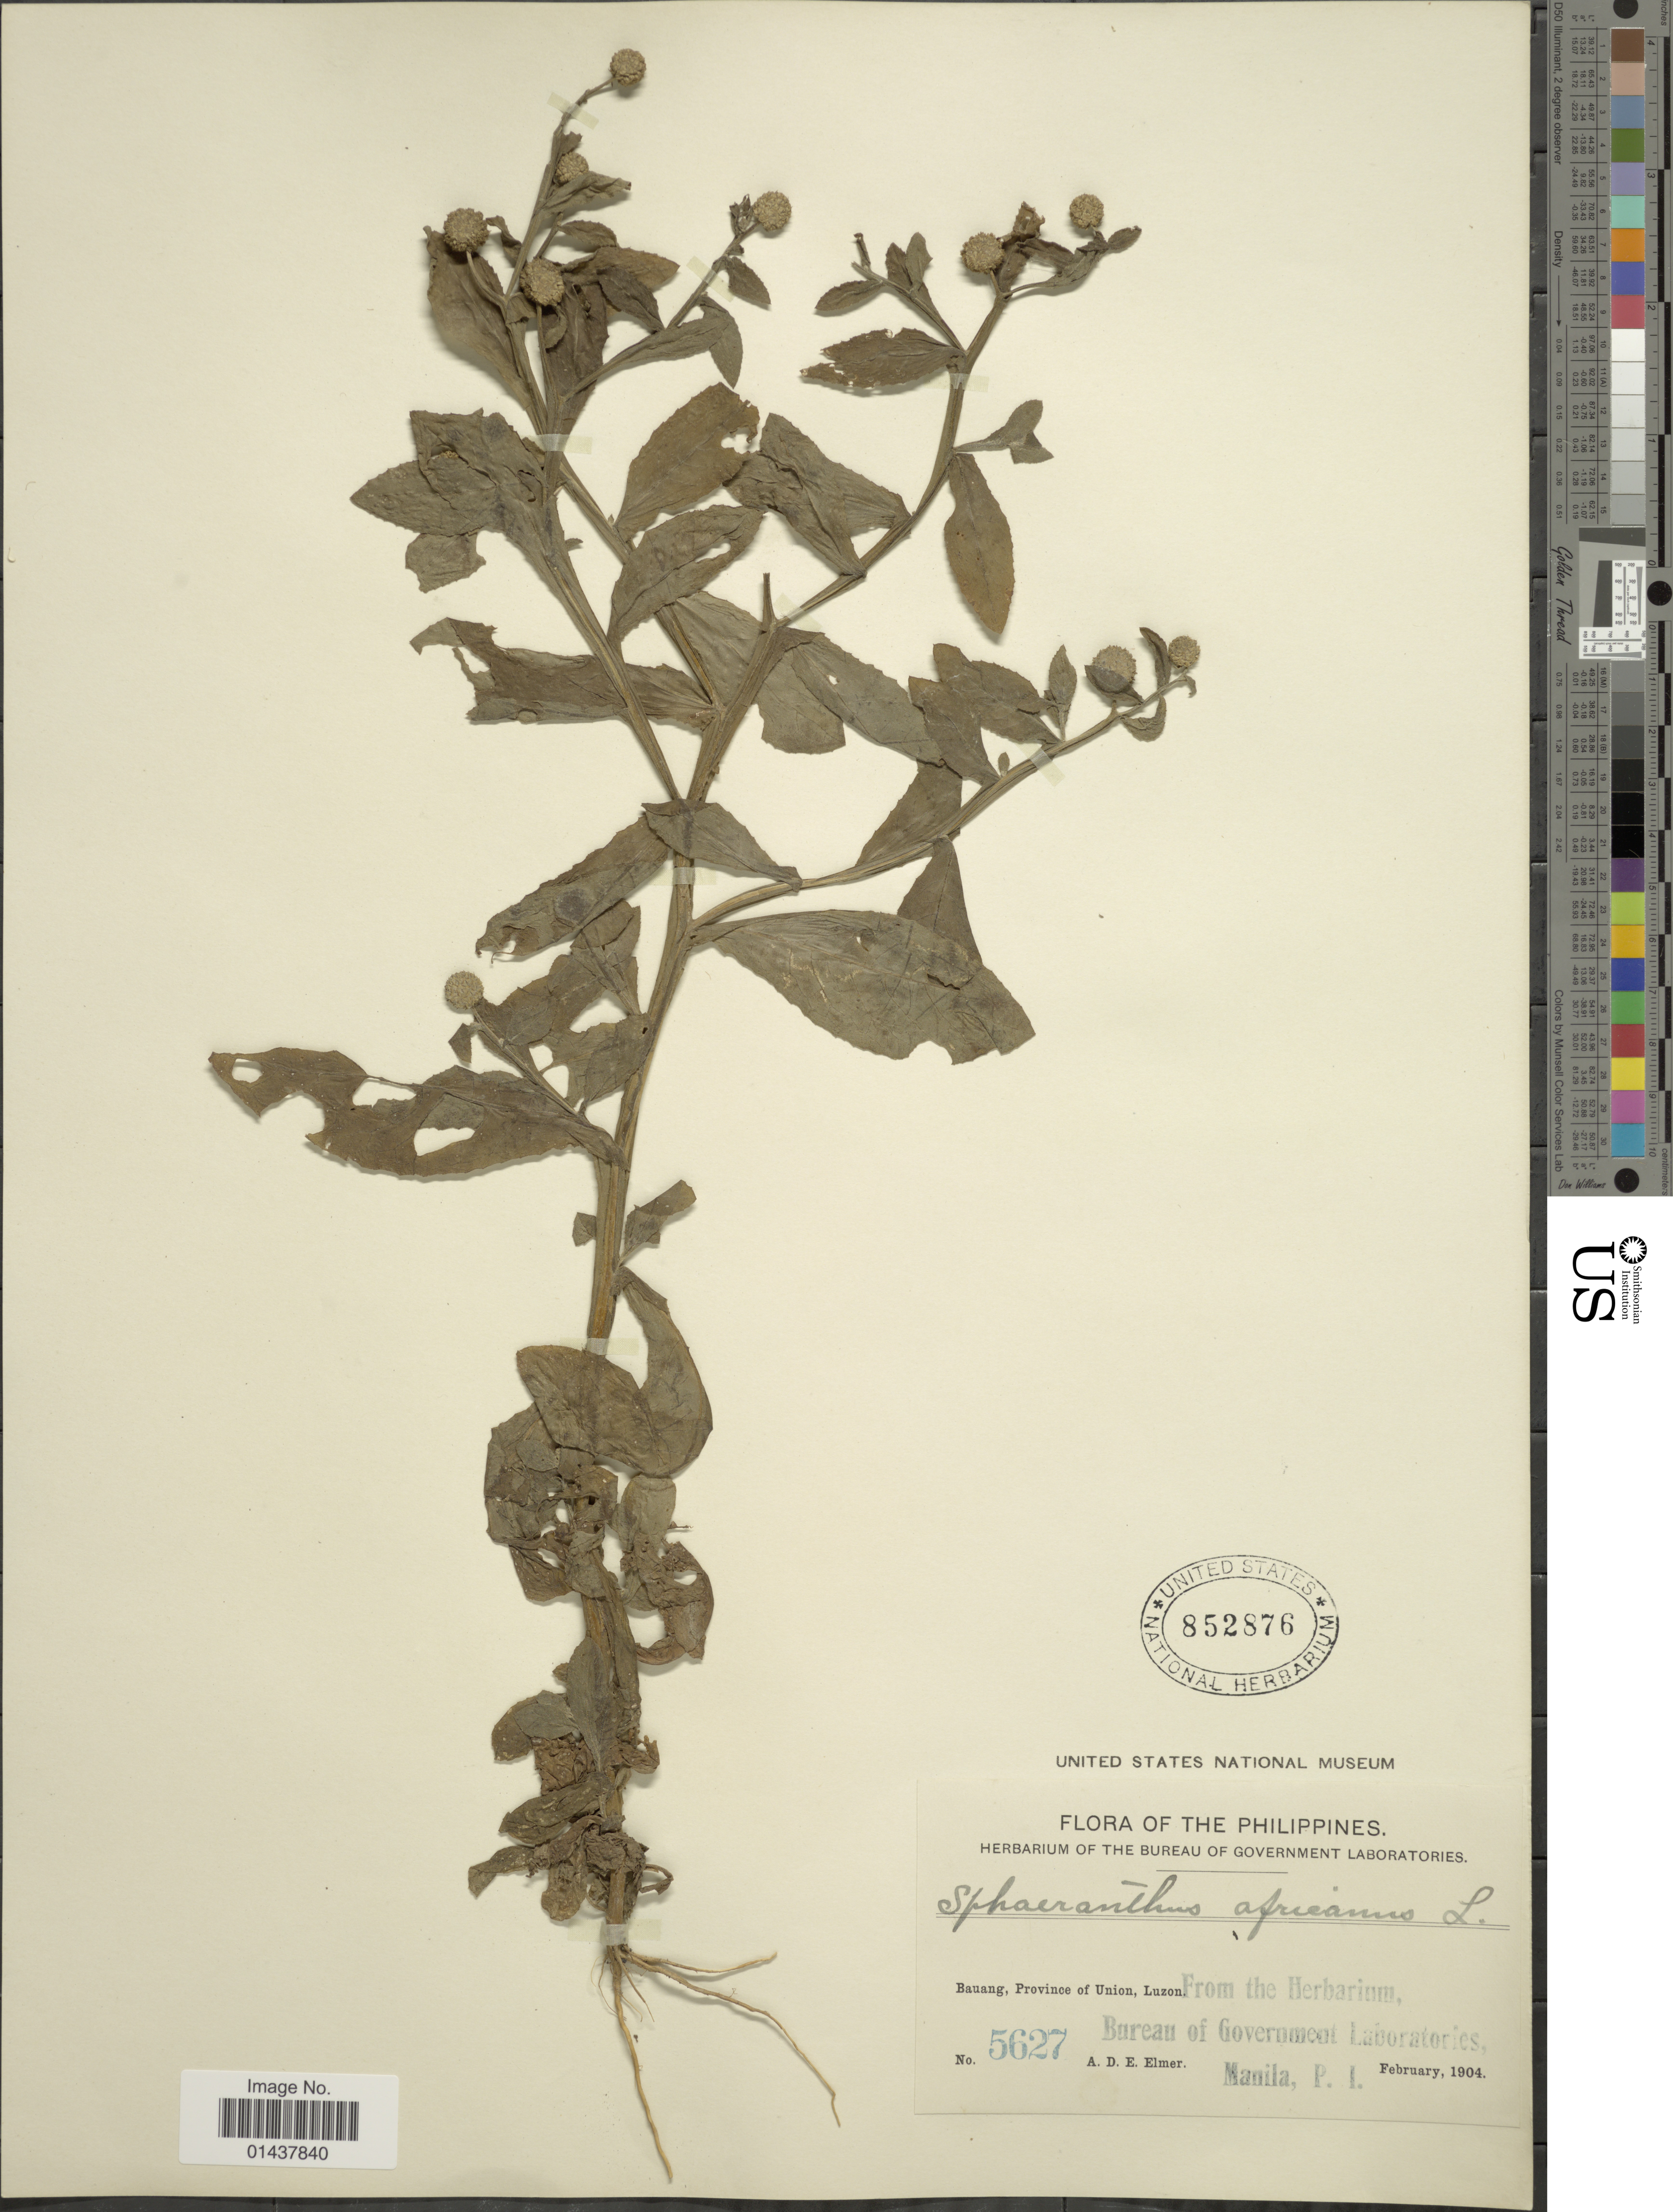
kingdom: Plantae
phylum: Tracheophyta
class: Magnoliopsida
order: Asterales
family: Asteraceae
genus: Sphaeranthus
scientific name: Sphaeranthus africanus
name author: L.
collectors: A. D. E. Elmer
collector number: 5627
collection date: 1904-02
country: Philippines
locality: Bauang, Province of Union, Luzon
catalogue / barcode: US 852876